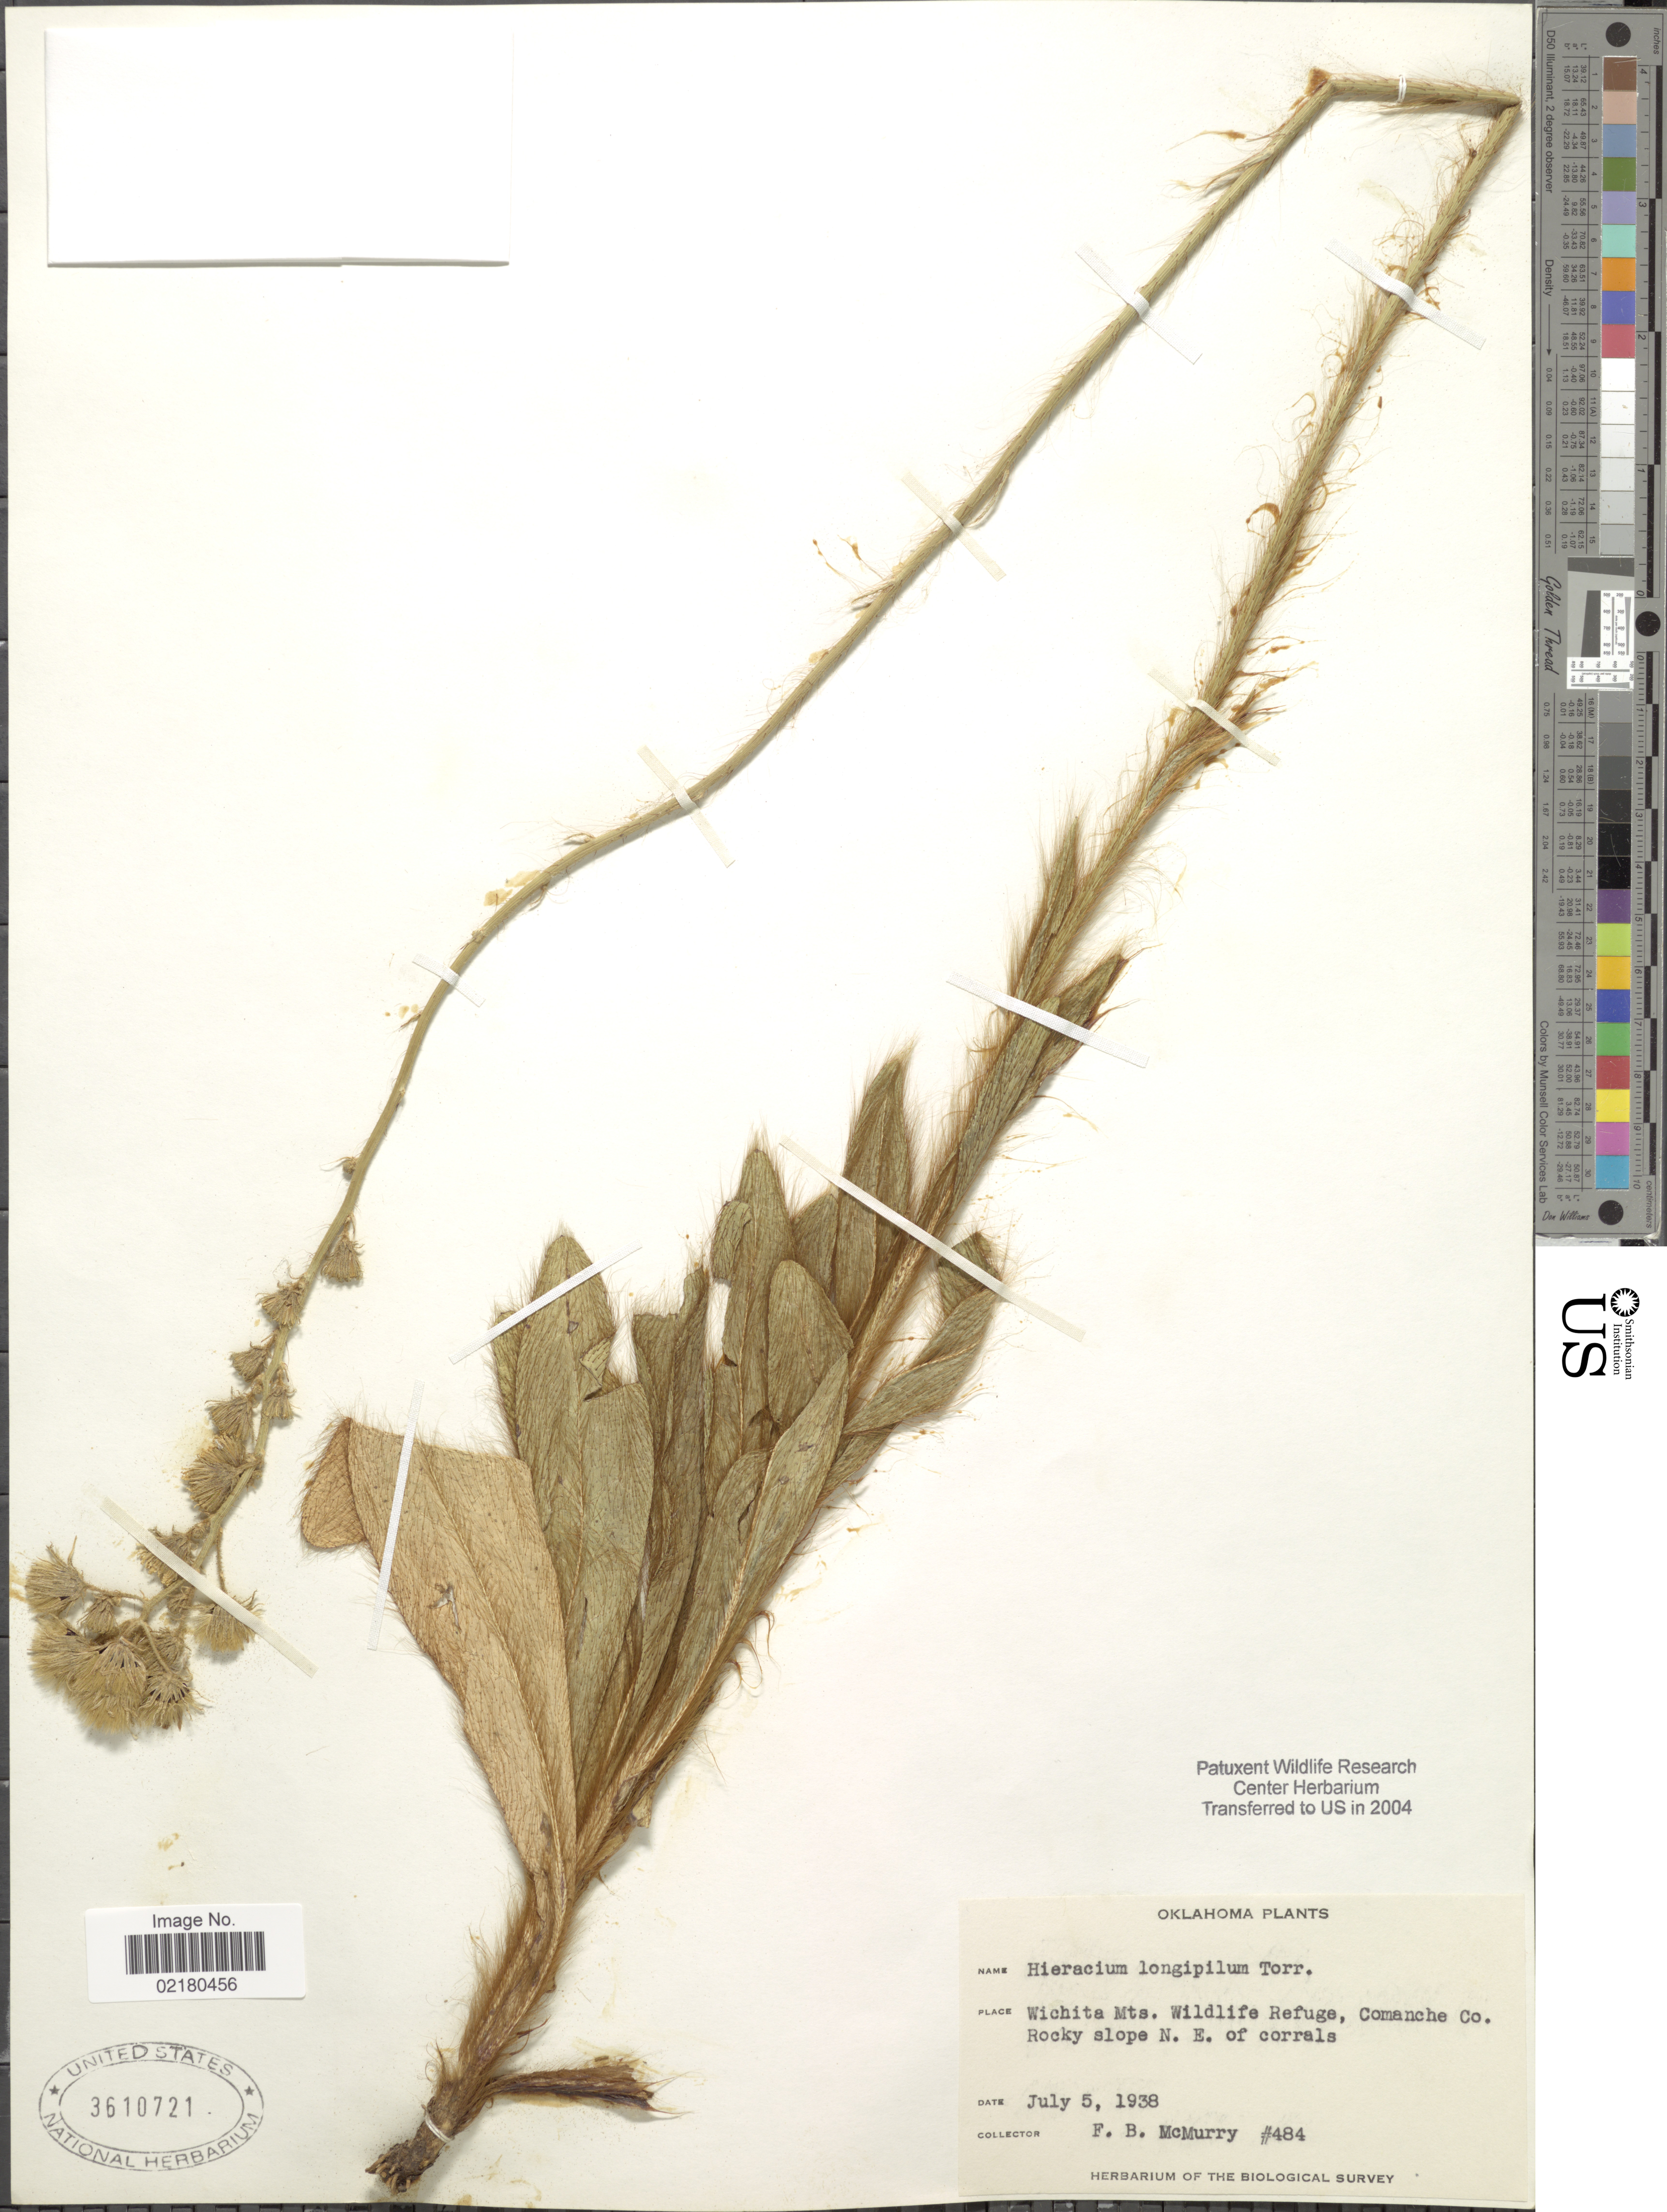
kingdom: Plantae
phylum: Tracheophyta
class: Magnoliopsida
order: Asterales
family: Asteraceae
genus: Hieracium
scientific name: Hieracium longipilum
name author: Torr. ex Hook.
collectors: F. B. McMurry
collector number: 484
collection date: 1938-07-05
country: United States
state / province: Oklahoma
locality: Wichita Mts. Wildlife Refuge, Comanche Co. Rocky slope N.E. of corrals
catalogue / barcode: US 3610721